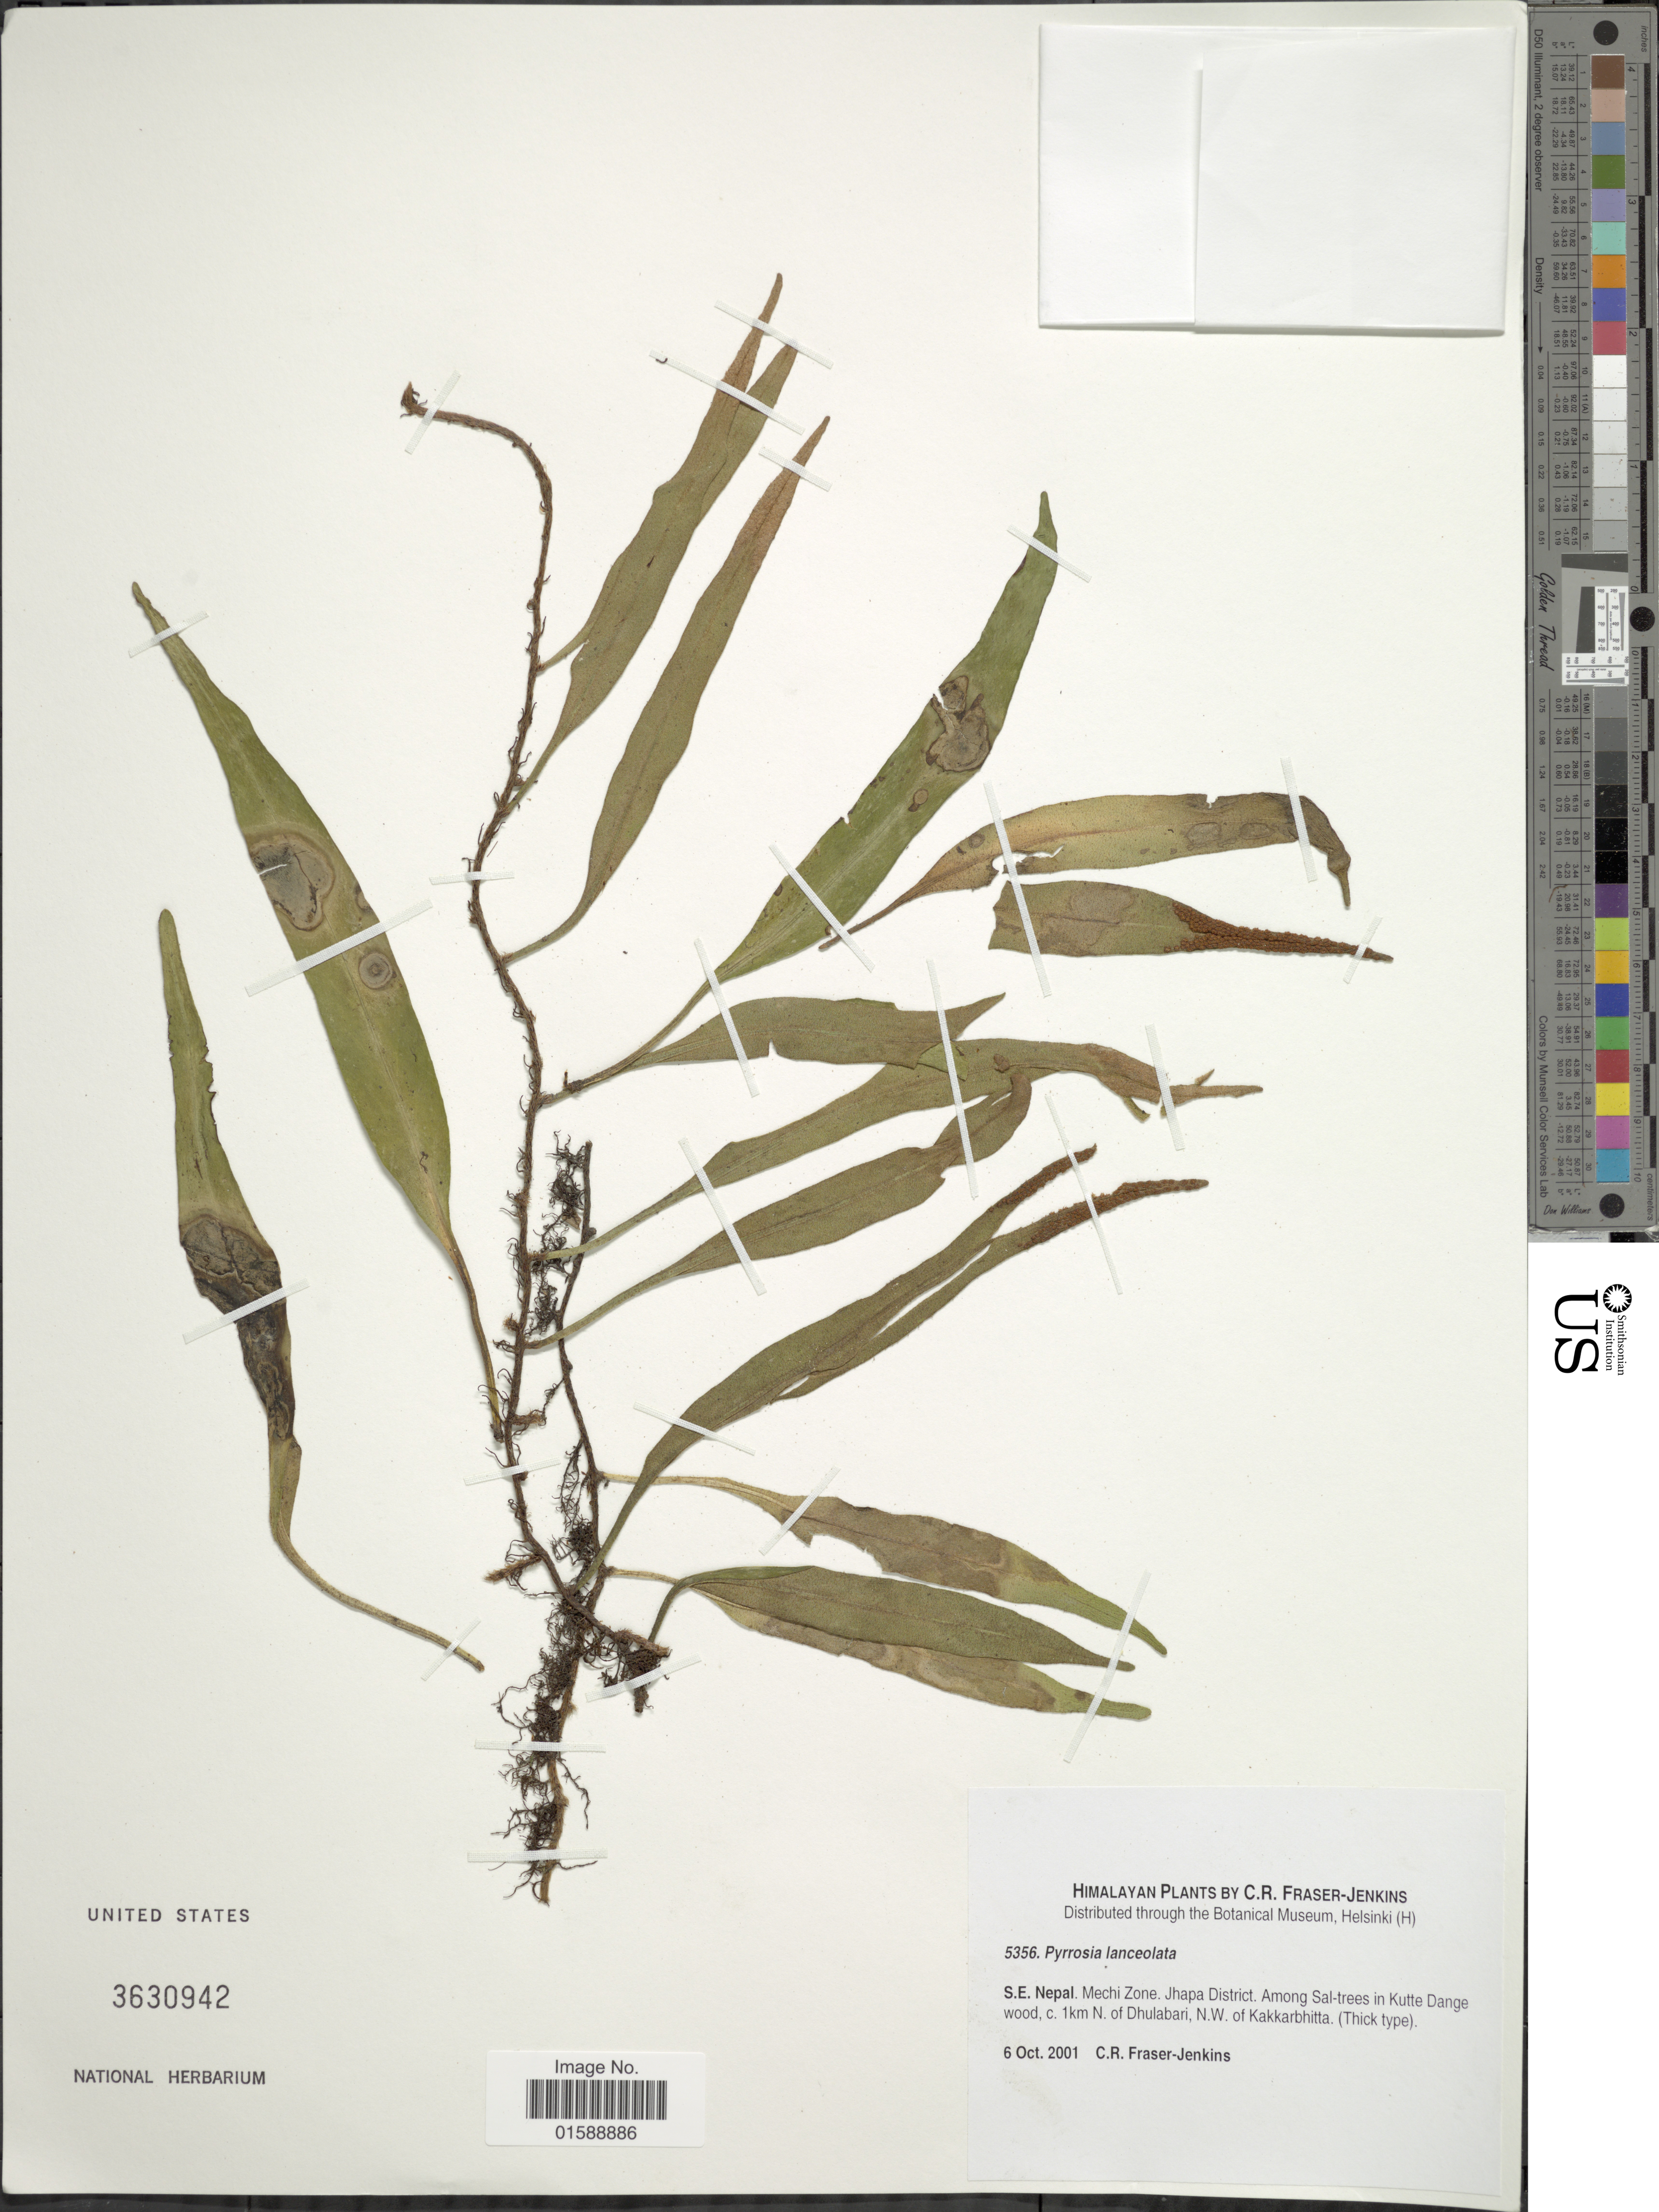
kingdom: Plantae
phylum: Tracheophyta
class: Polypodiopsida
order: Polypodiales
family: Polypodiaceae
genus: Pyrrosia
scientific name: Pyrrosia lanceolata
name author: (L.) Farw.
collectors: C. R. Fraser-Jenkins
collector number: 5353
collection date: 2001-10-06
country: Nepal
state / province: Mechi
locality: Himalayan. S.E. Nepal. Jhapa District. Among Sal-trees in Kutte Dange wood, c. 1km N. of Dhulabhari, N.W. of Kakkarbhitta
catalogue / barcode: US 3630942